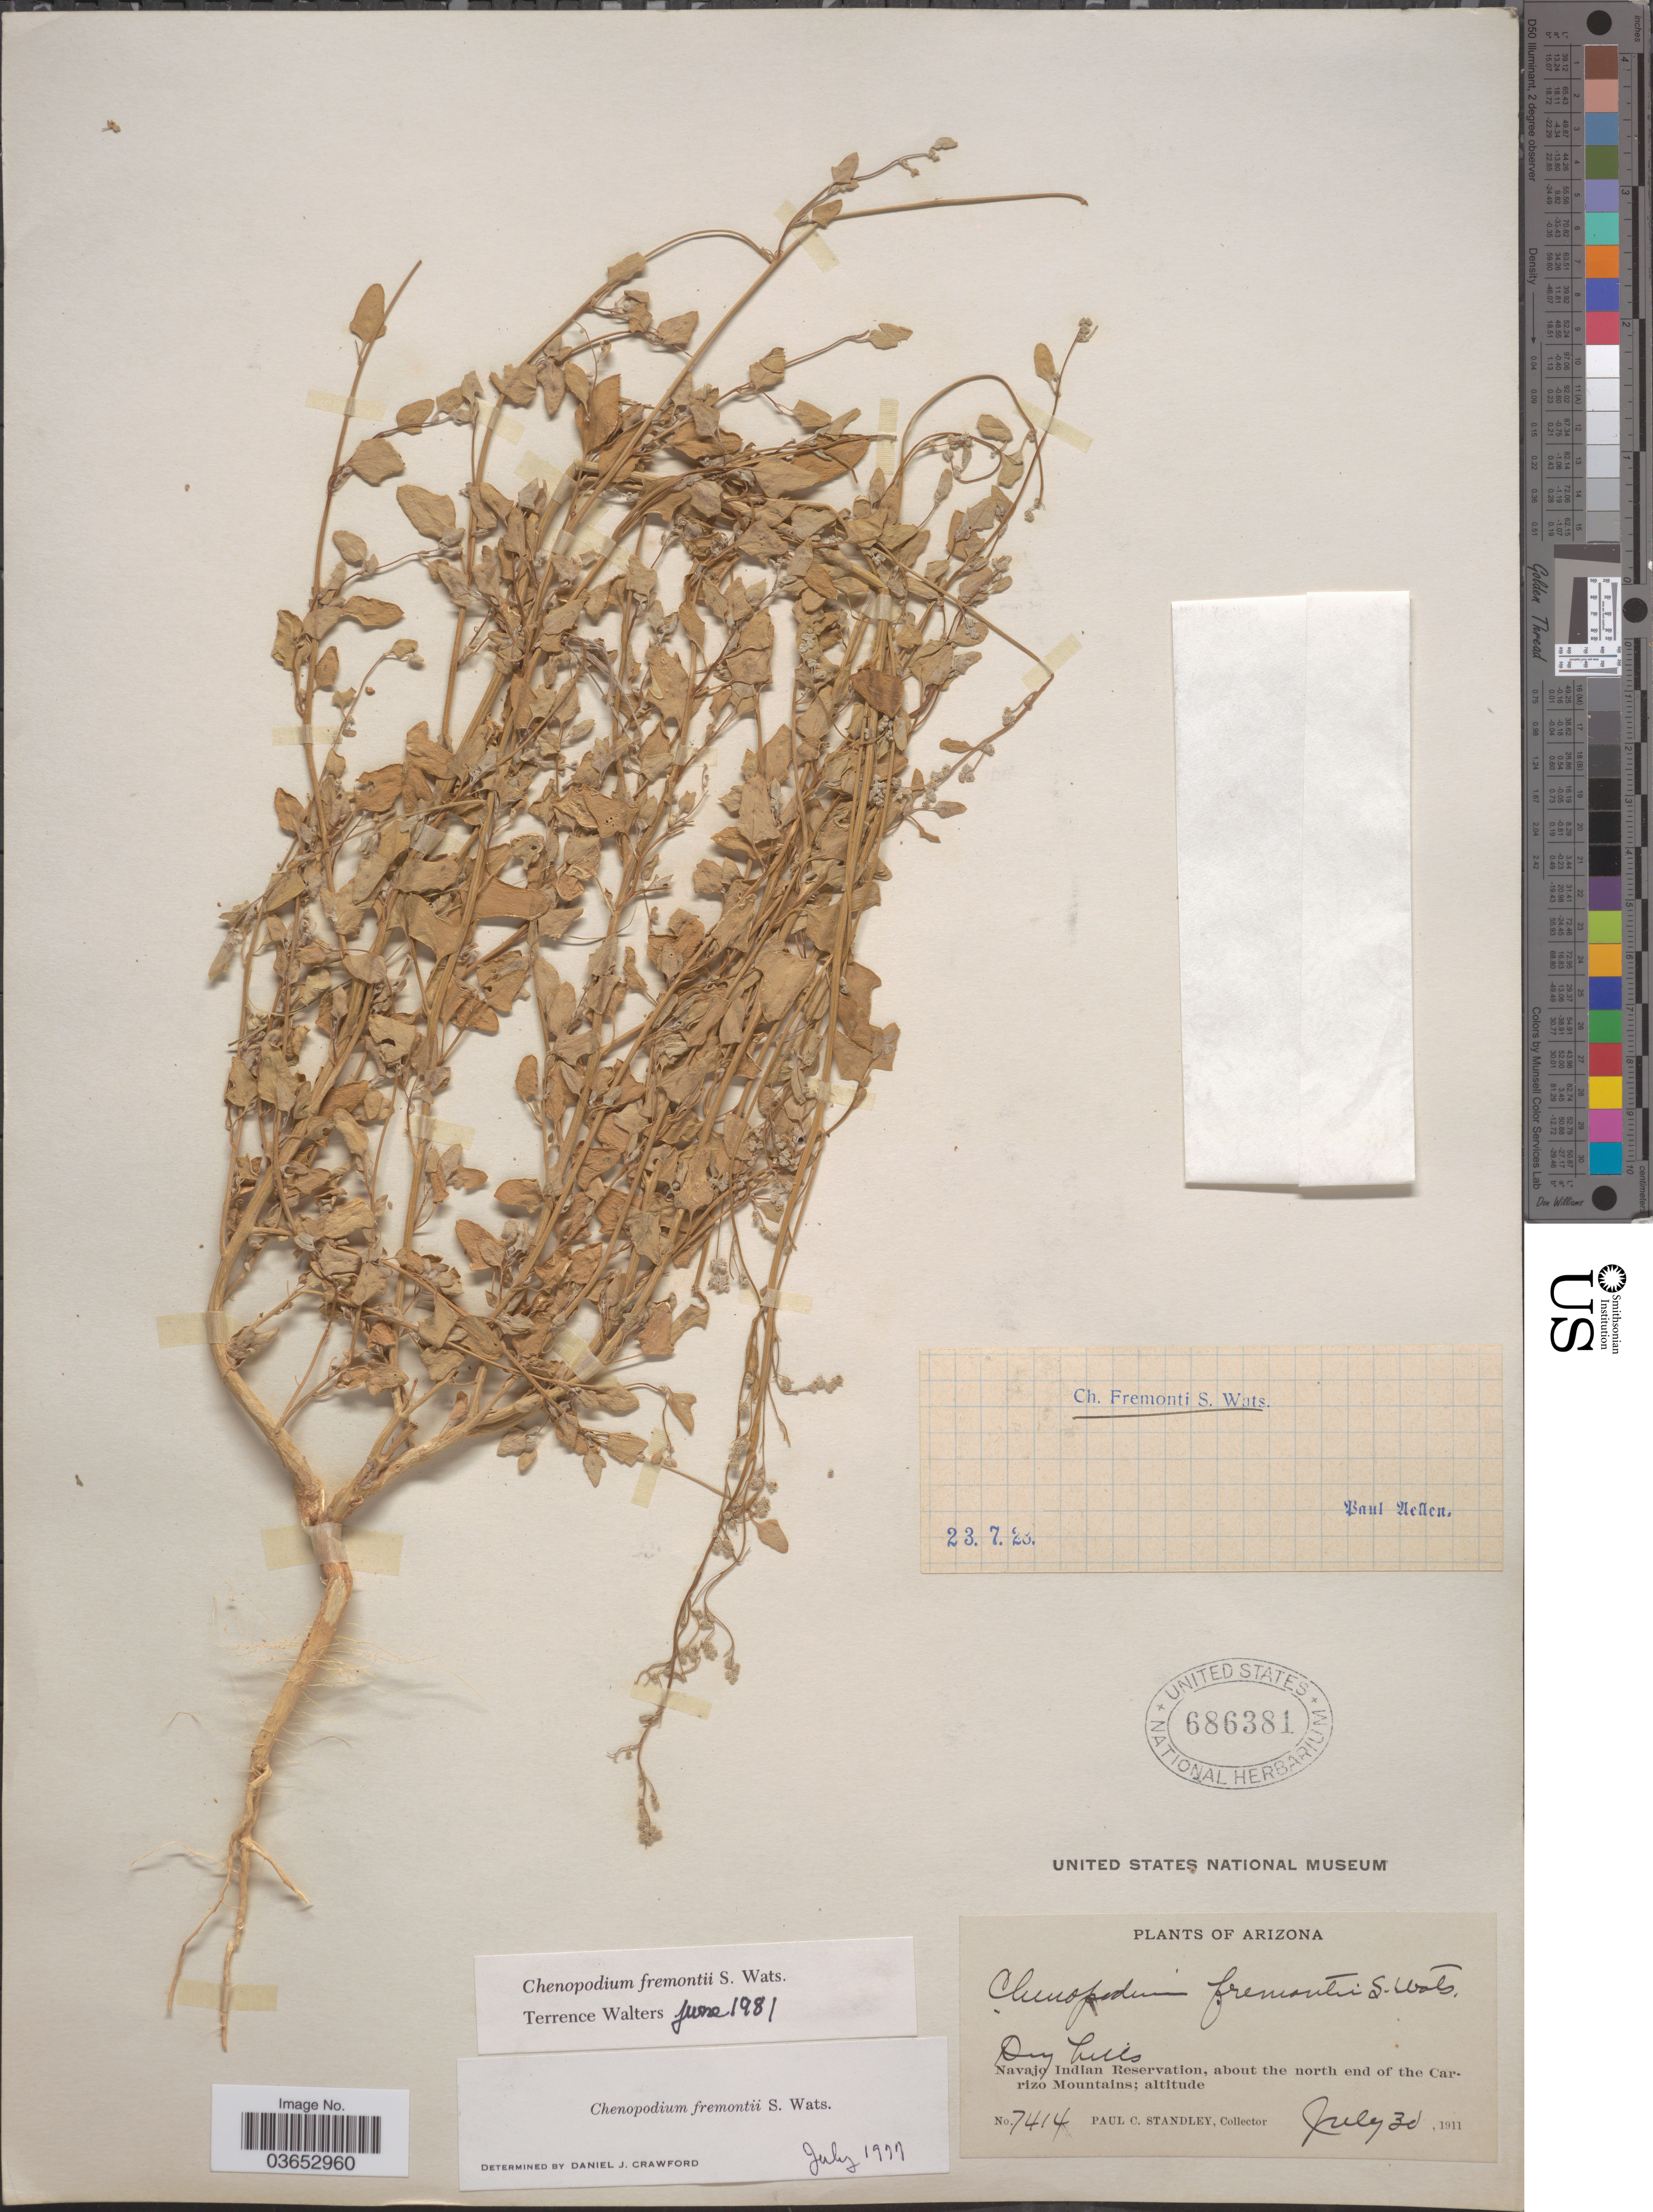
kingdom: Plantae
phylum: Tracheophyta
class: Magnoliopsida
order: Caryophyllales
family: Amaranthaceae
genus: Chenopodium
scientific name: Chenopodium fremontii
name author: S. Watson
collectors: P. C. Standley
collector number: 7414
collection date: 1911-07-30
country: United States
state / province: Arizona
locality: Navajo Indian Reservation, about the north end of the Carrizzo Mountains.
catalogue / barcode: US 686381